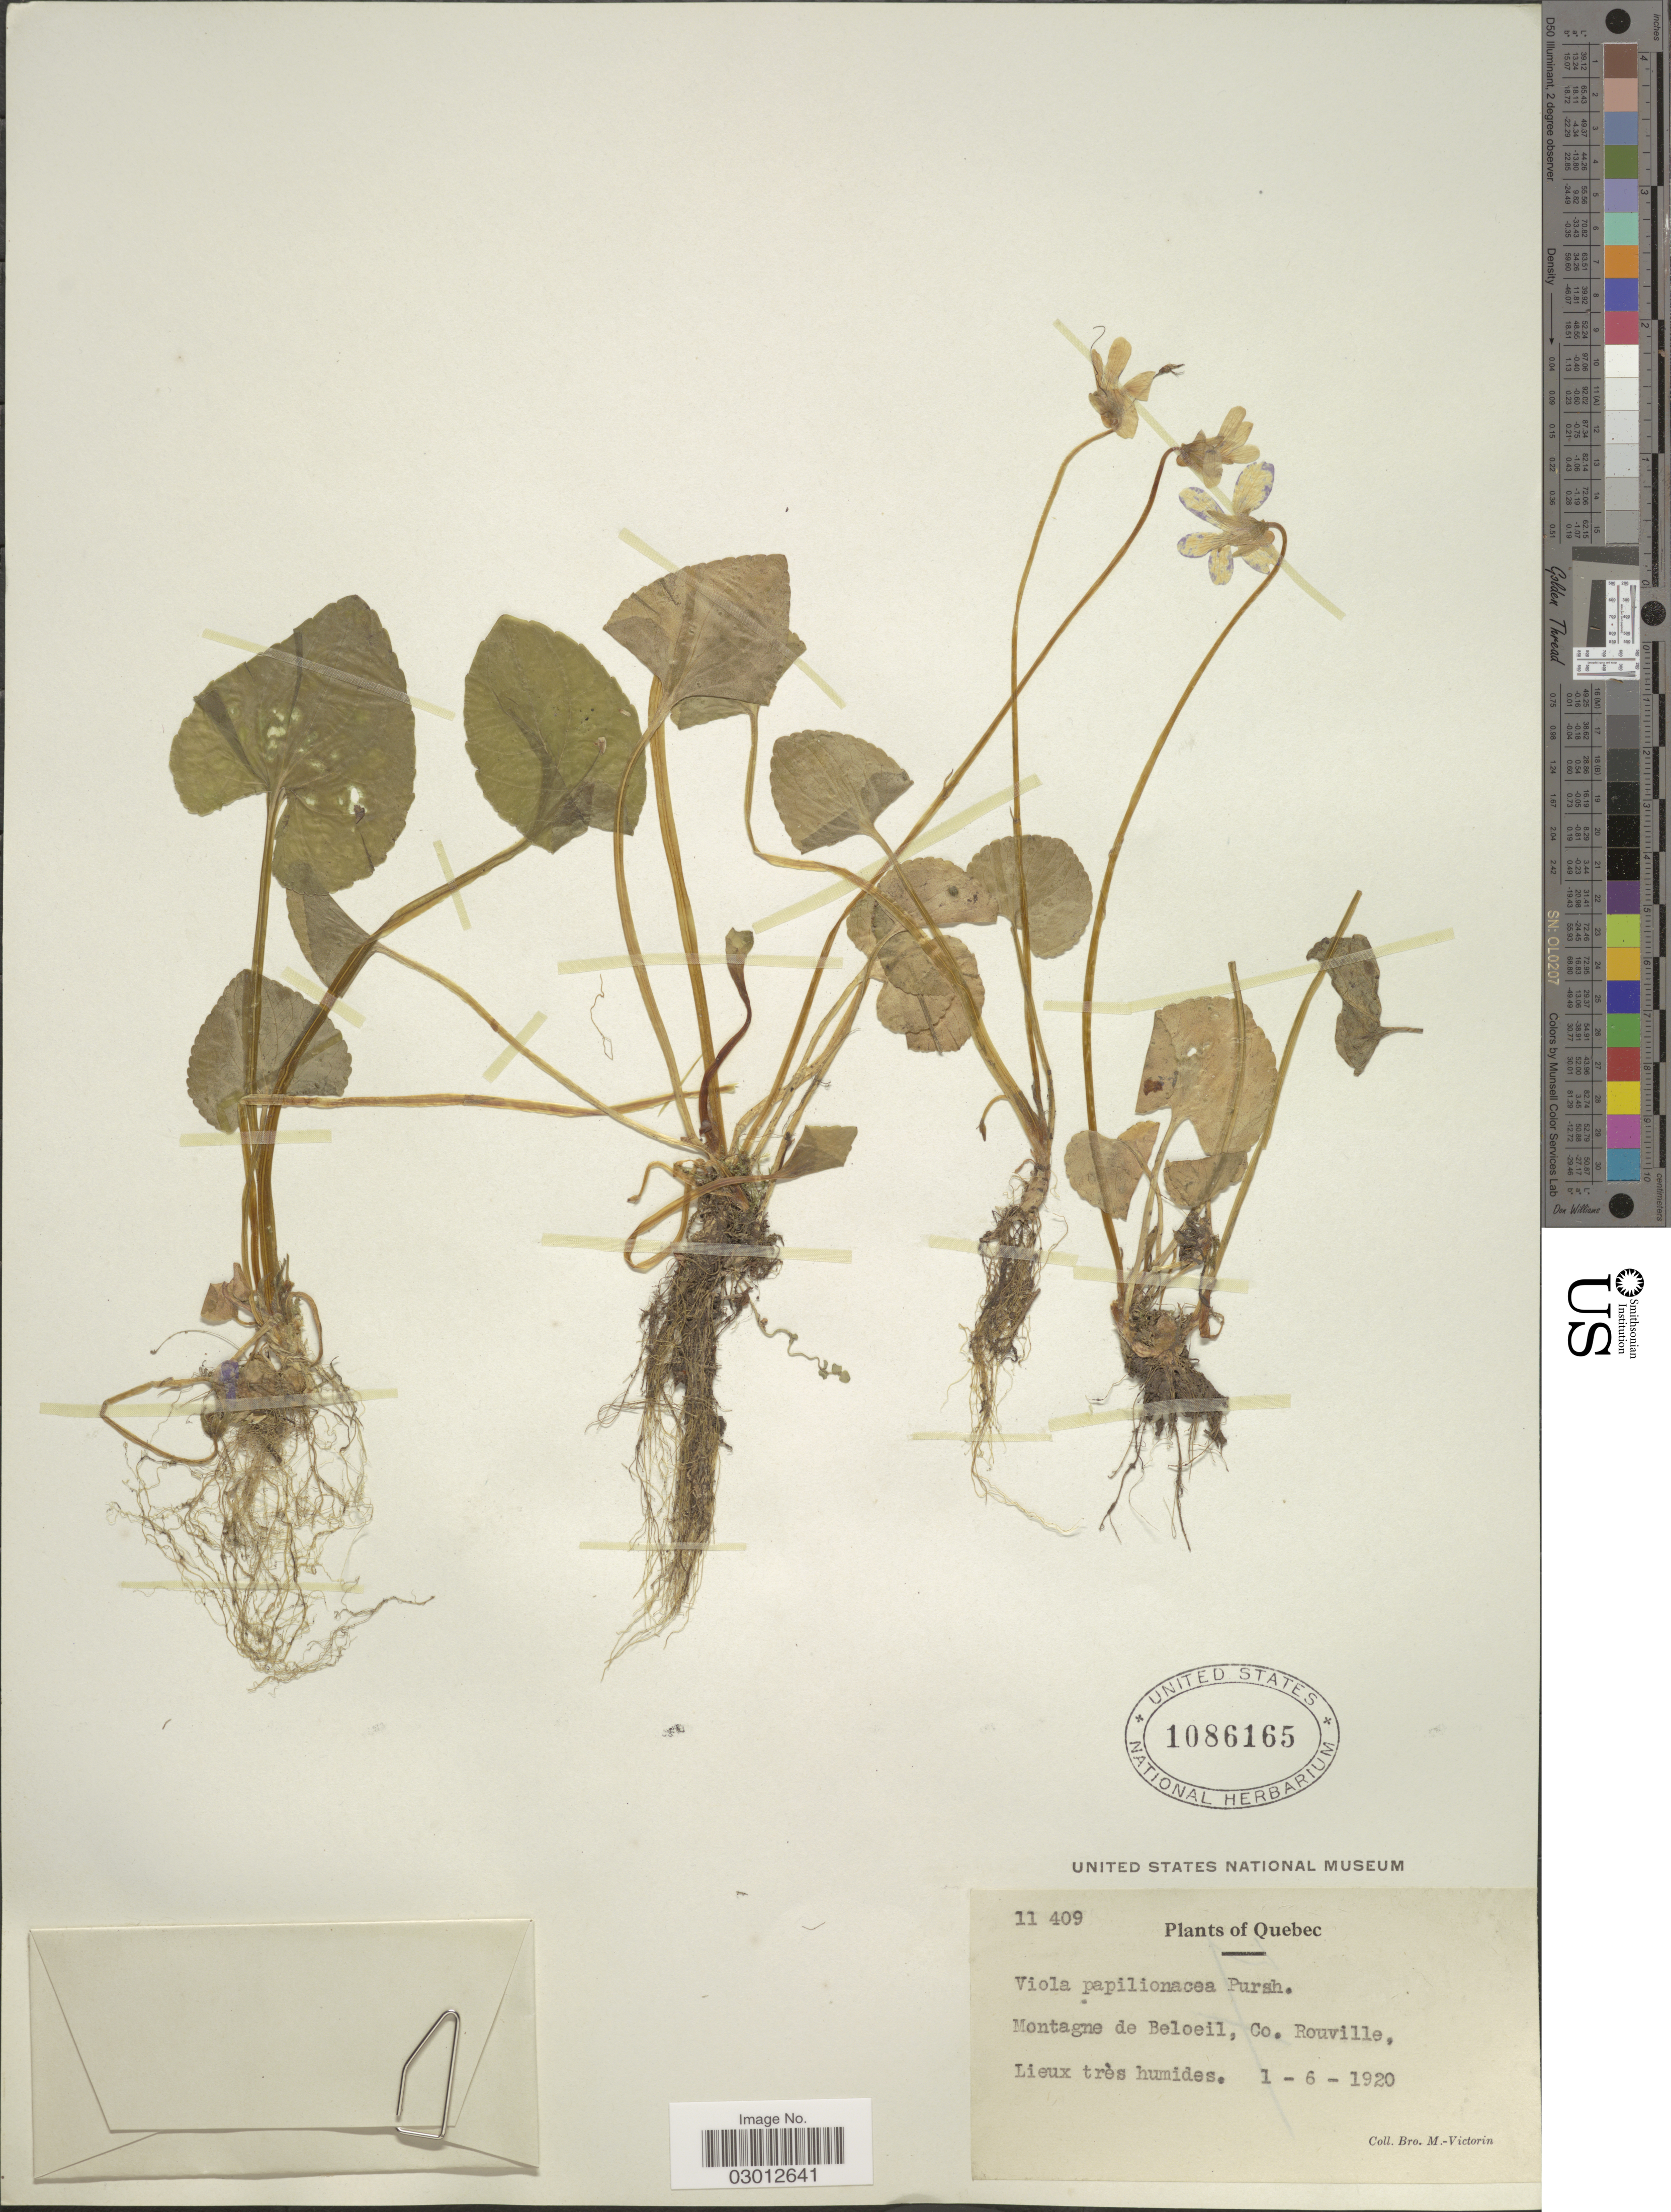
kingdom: Plantae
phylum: Tracheophyta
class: Magnoliopsida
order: Malpighiales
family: Violaceae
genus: Viola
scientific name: Viola papilionacea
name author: Pursh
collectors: Fr. Marie-Victorin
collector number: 11409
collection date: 1920-01-06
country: Canada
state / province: Quebec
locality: Montagne de Beloeil, Co. Rouville.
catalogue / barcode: US 1086165